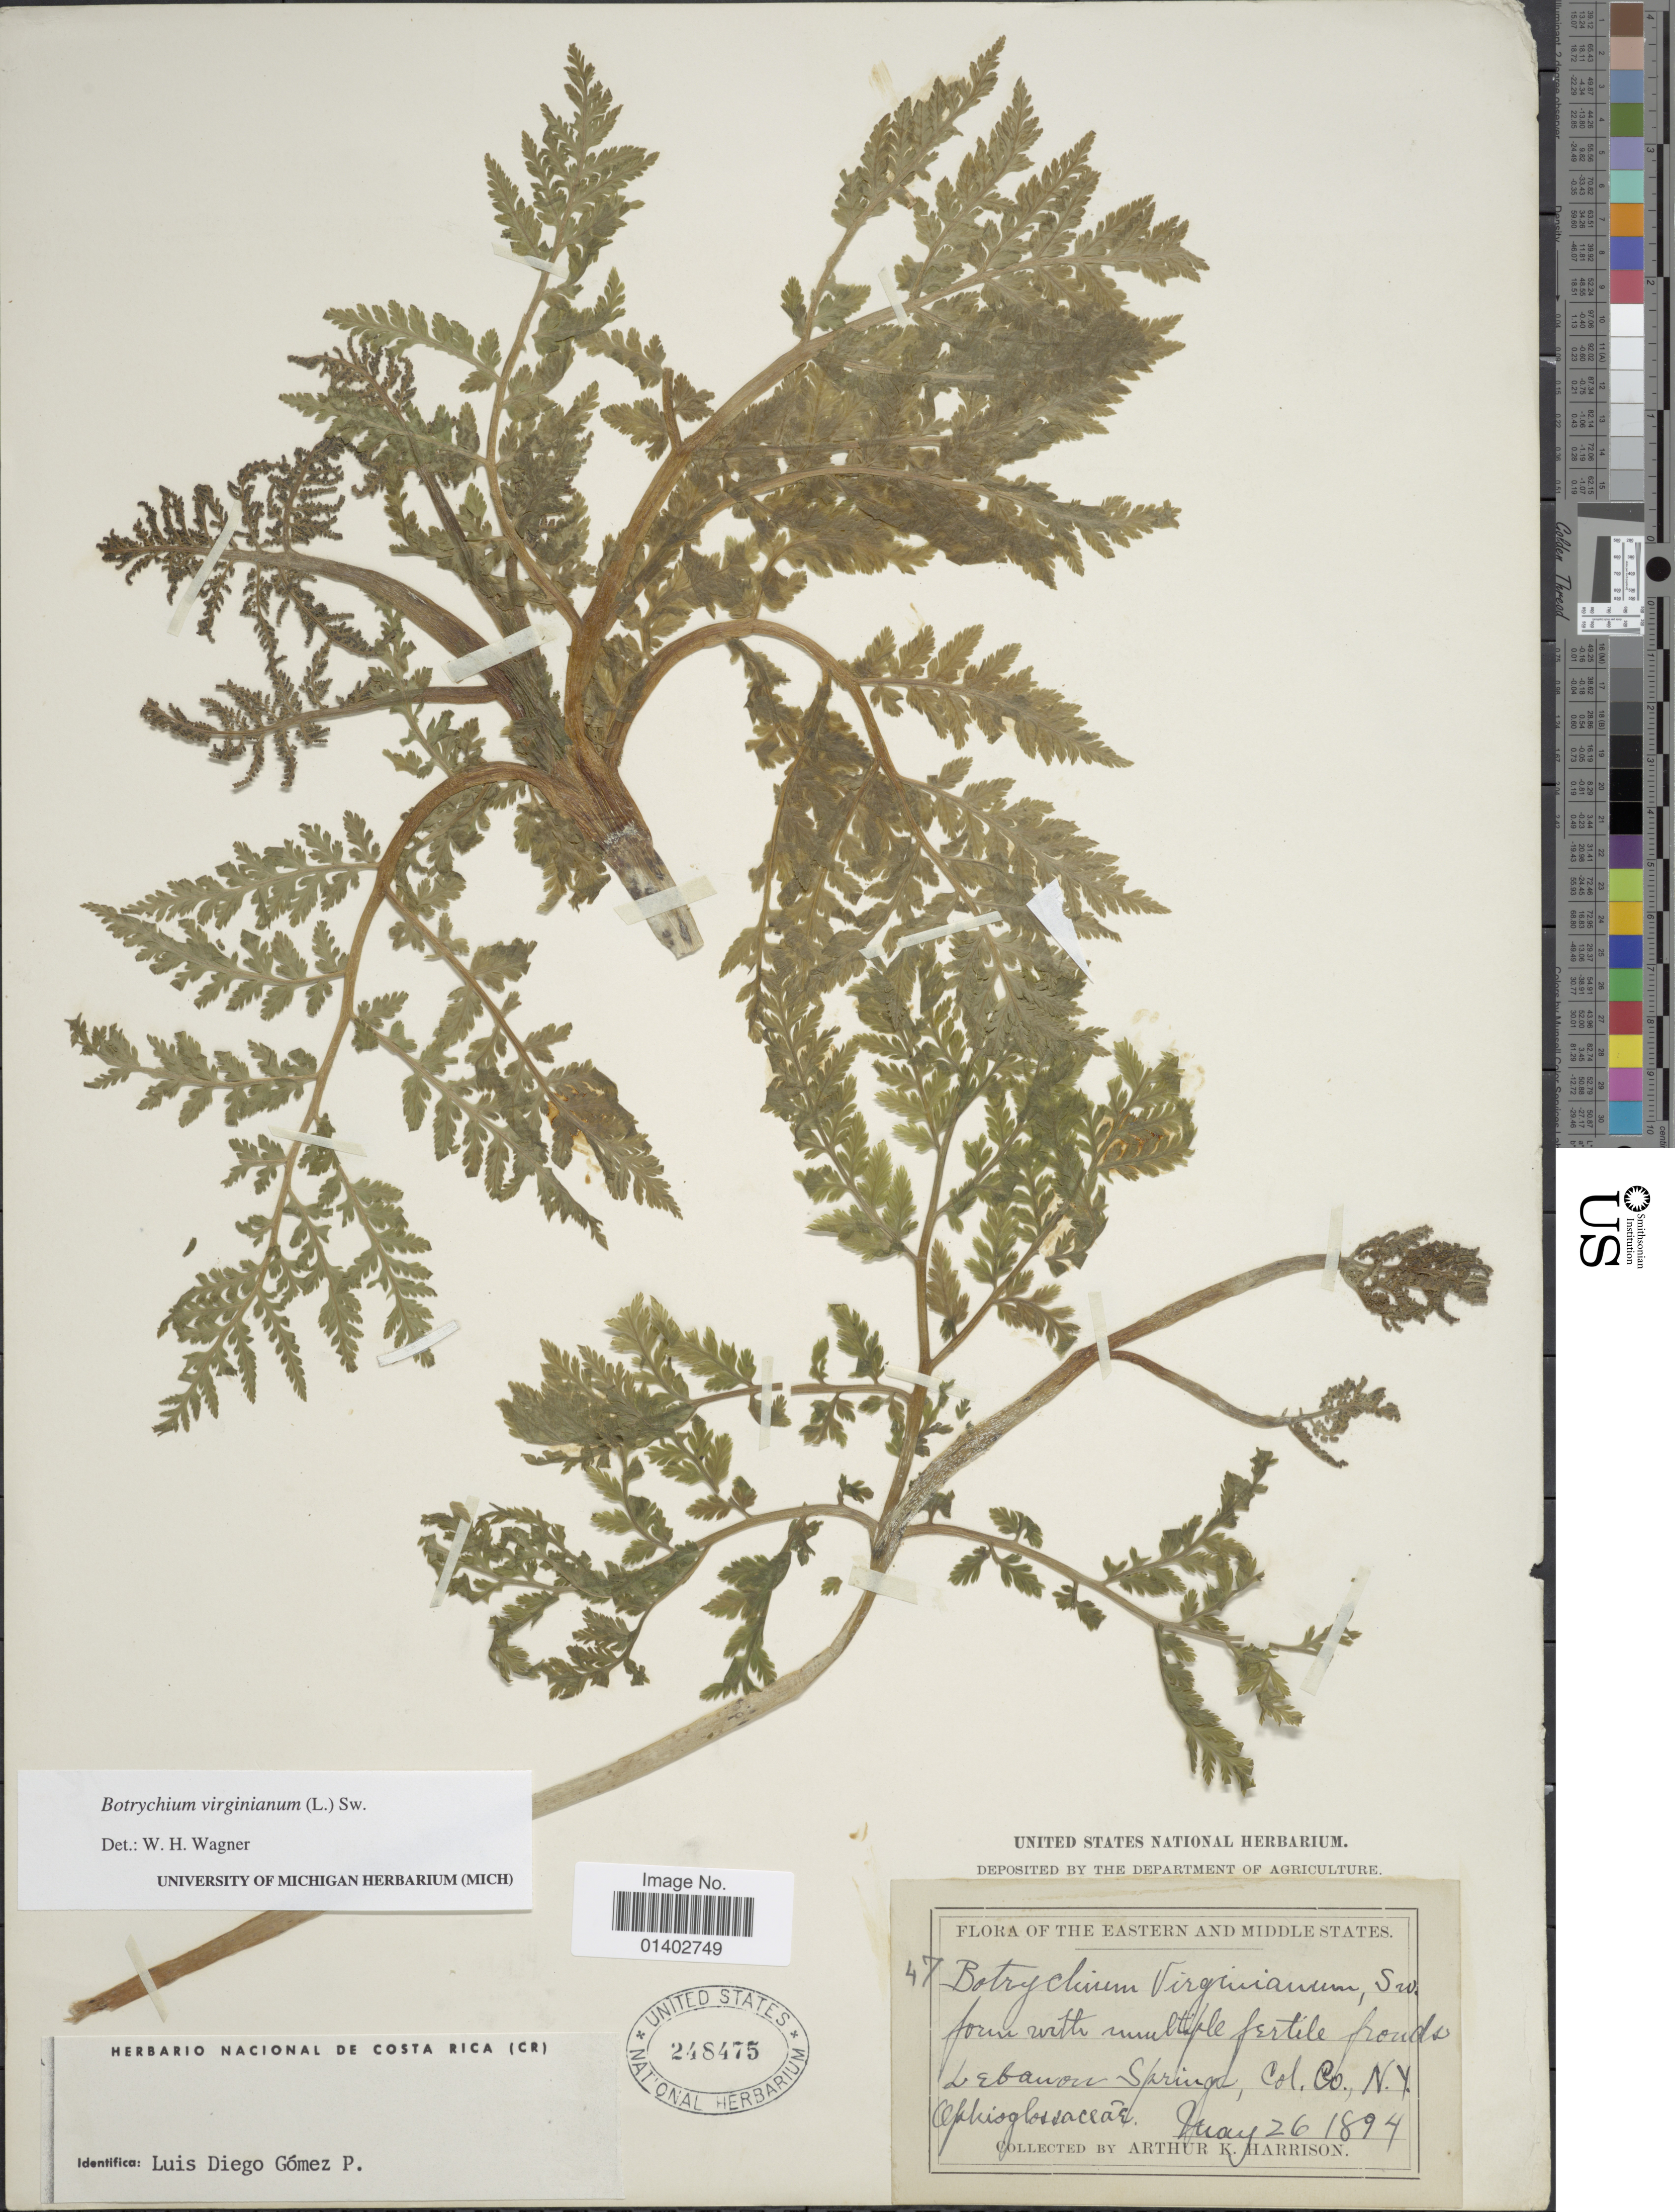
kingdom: Plantae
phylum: Tracheophyta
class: Polypodiopsida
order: Ophioglossales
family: Ophioglossaceae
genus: Botrychium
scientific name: Botrychium virginianum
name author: (L.) Sw.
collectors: A. K. Harrison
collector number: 47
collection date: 1894-05-26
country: United States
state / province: New York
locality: Lebanon Springs, Col Co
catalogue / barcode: US 248475